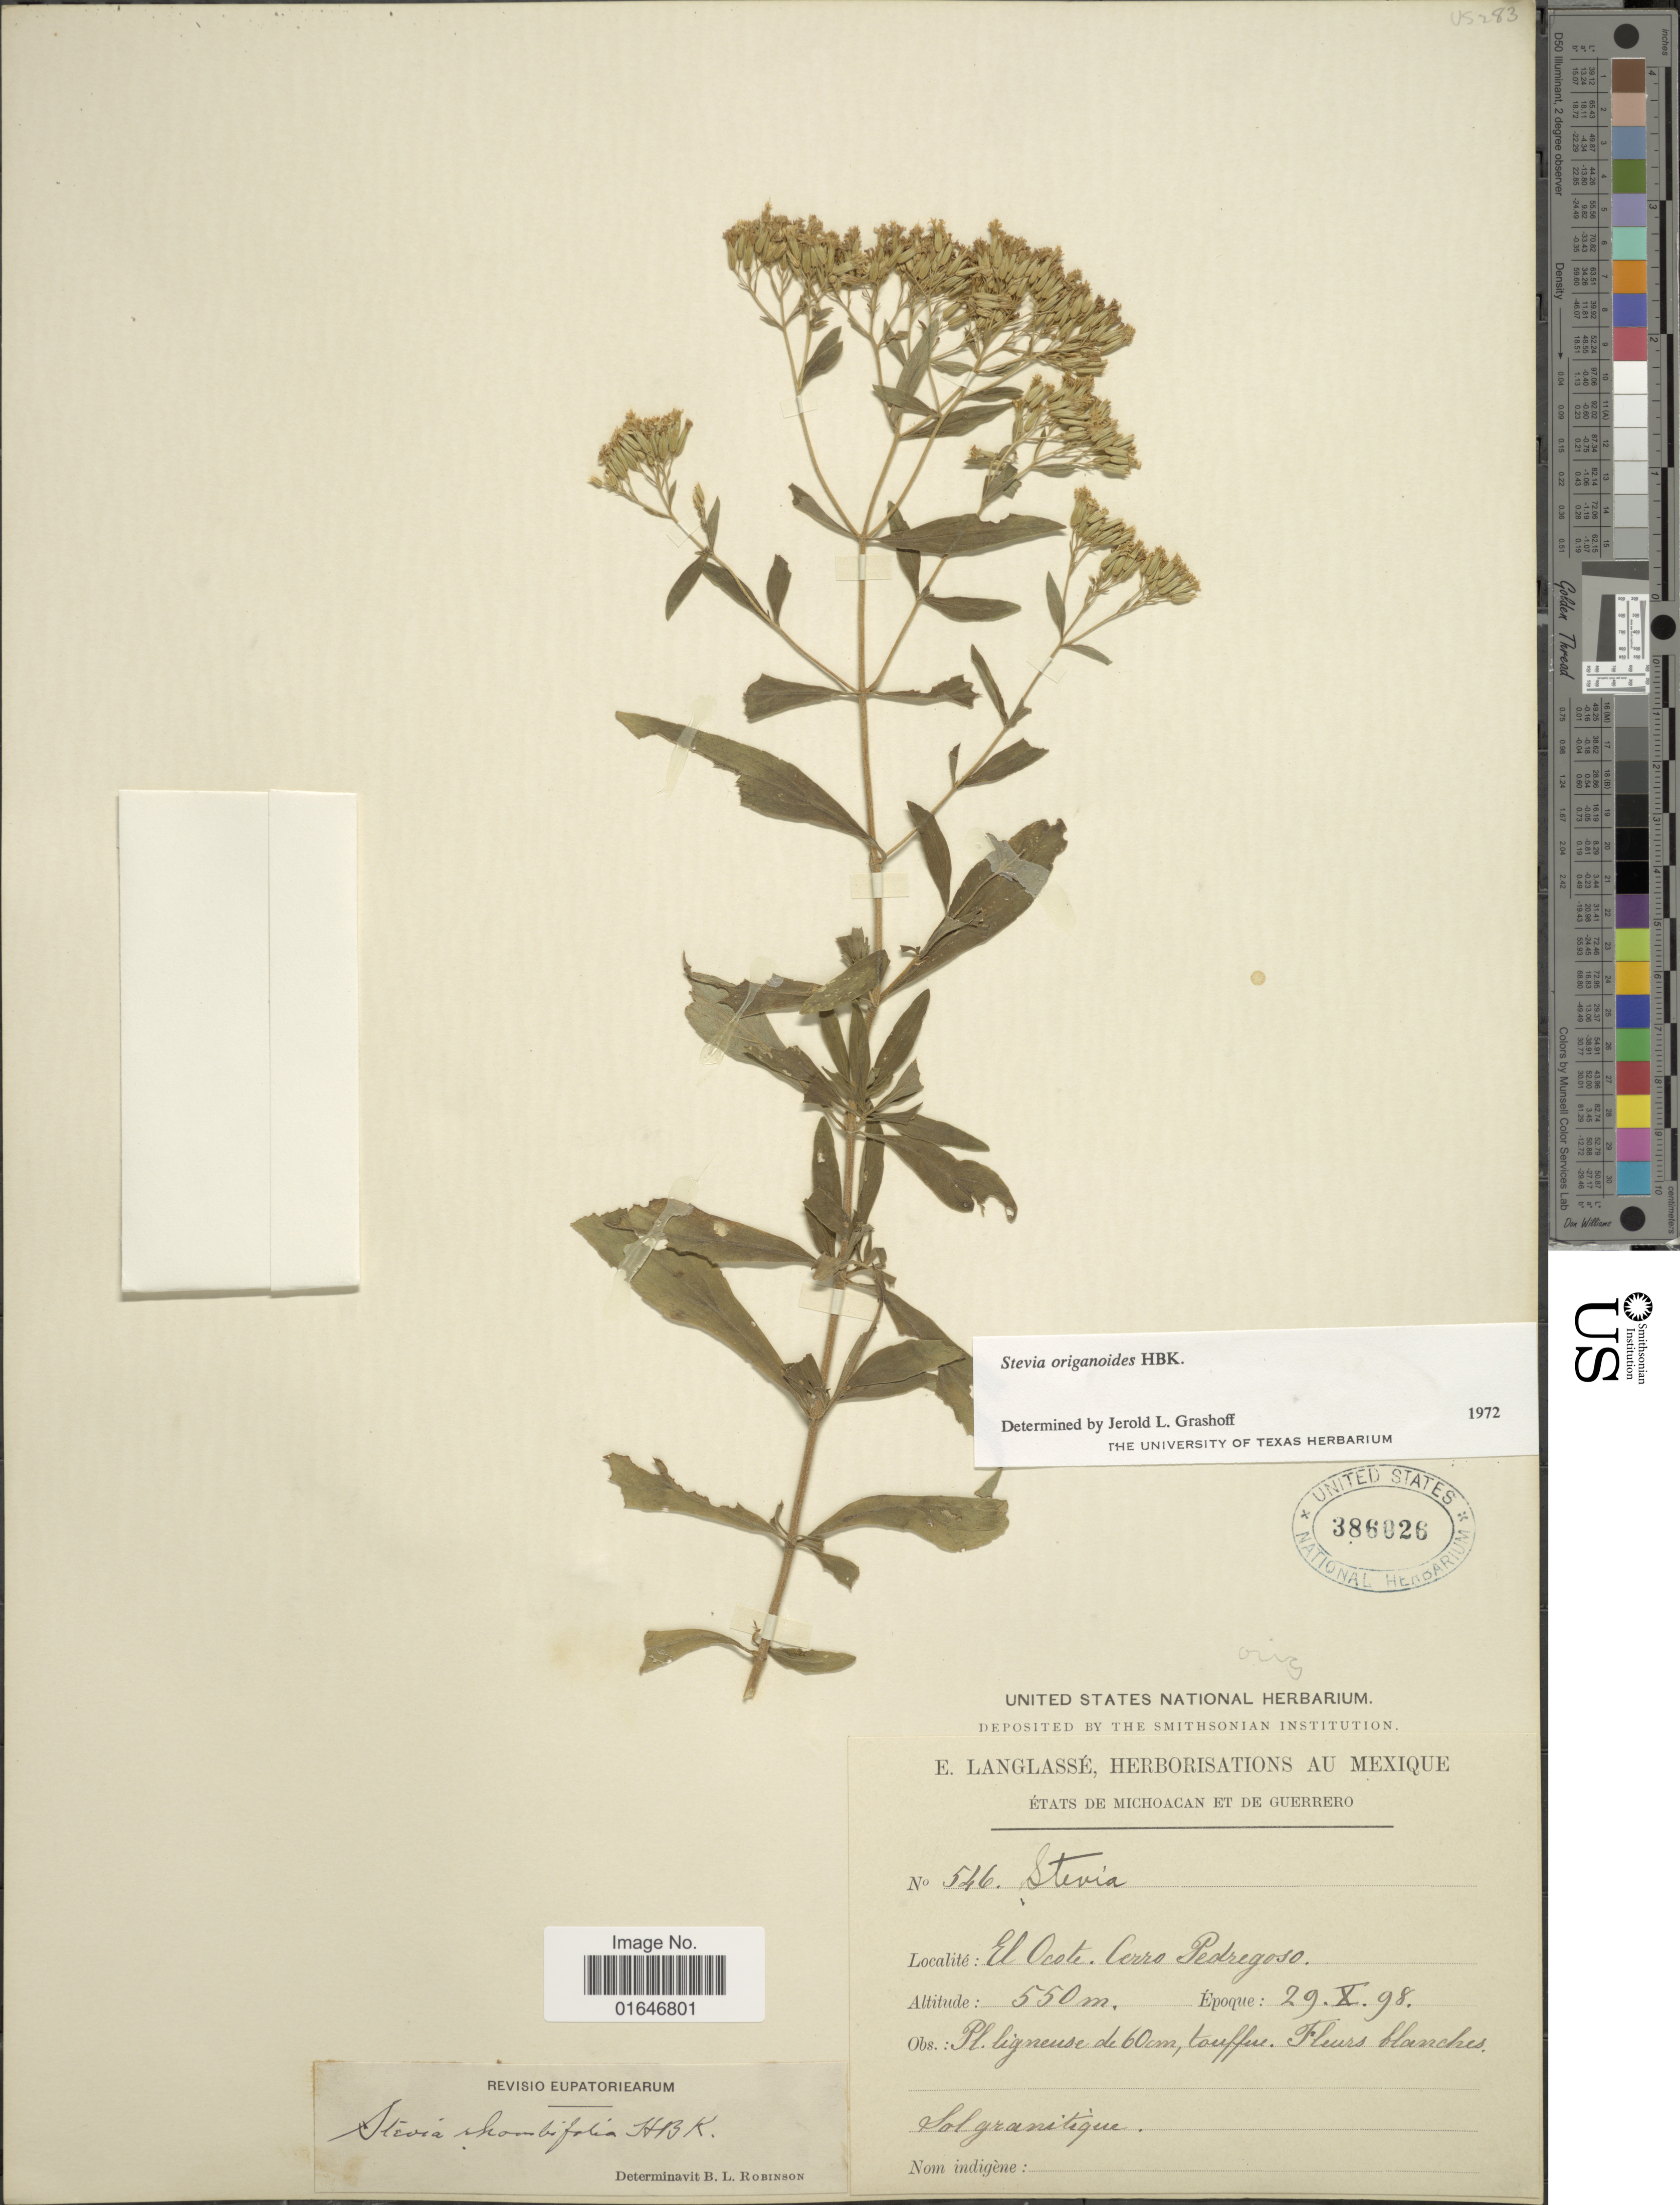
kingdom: Plantae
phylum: Tracheophyta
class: Magnoliopsida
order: Asterales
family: Asteraceae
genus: Stevia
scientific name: Stevia origanoides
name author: Kunth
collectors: E. Langlassé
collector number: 546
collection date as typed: Transcribed d/m/y: 29/10/98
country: Mexico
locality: Etats de Michoacan et de Guerrero, El Ocote, Cerro Pedregoso.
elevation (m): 550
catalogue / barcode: US 386026